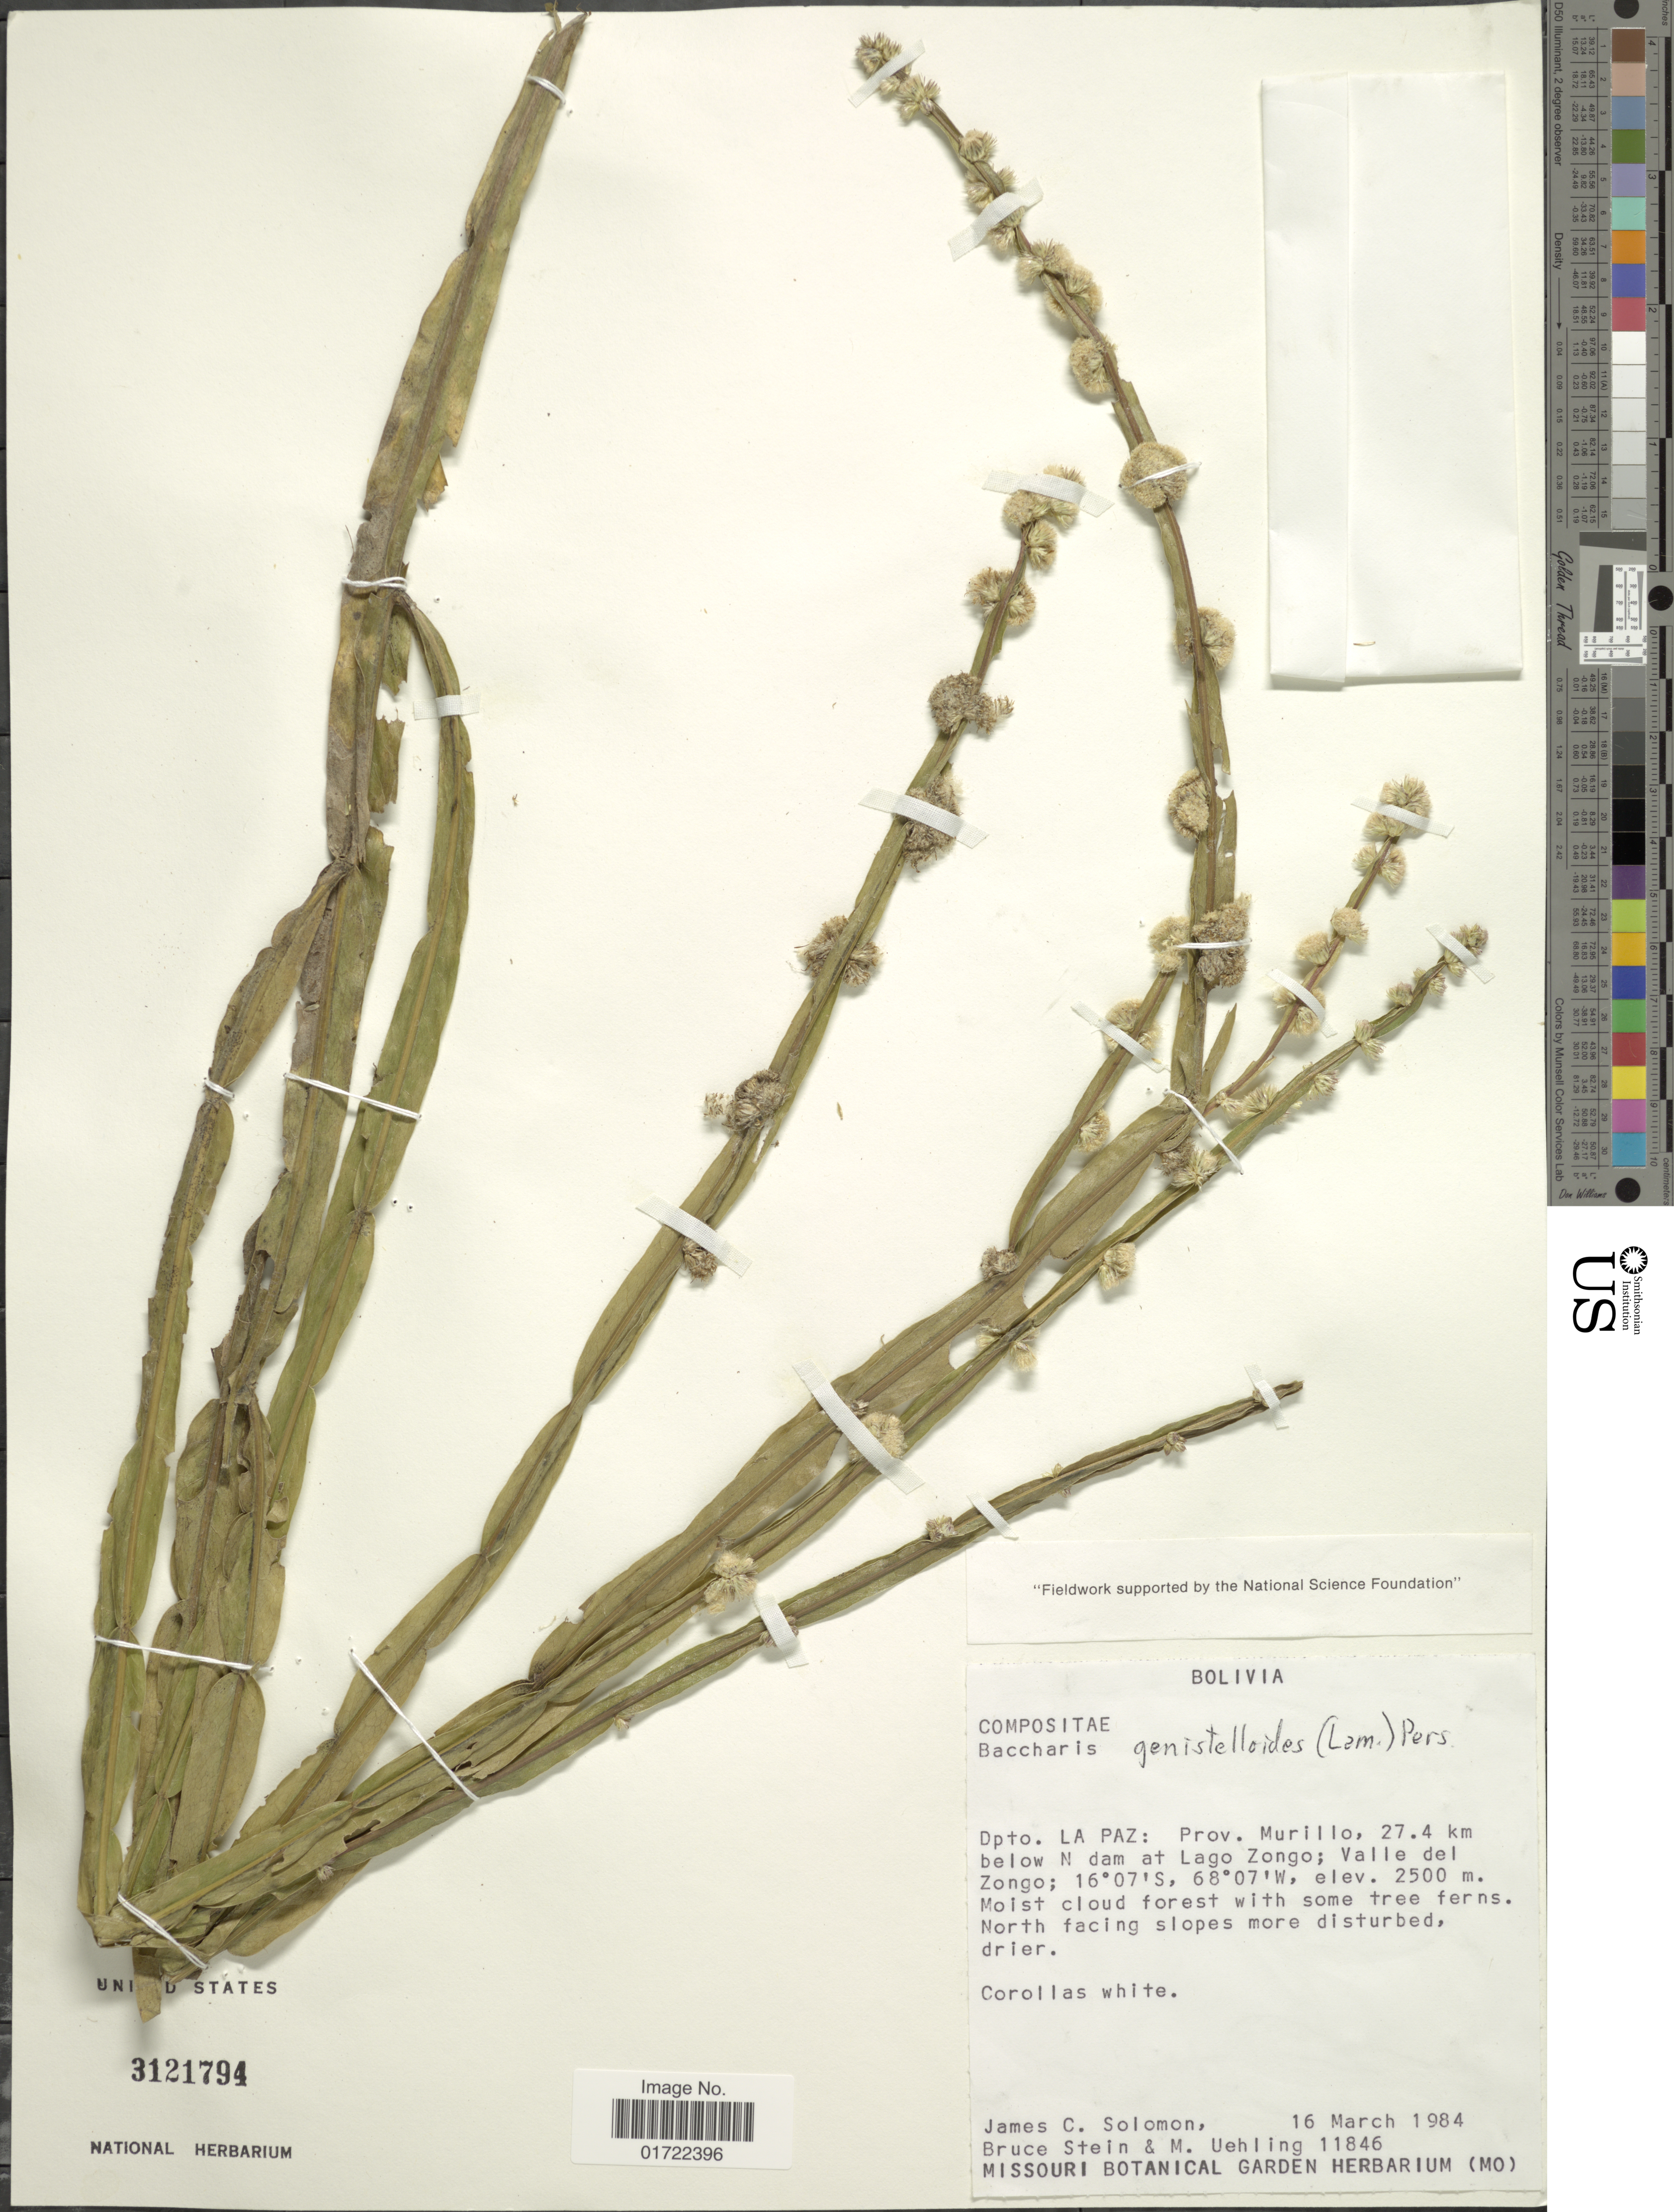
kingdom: Plantae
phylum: Tracheophyta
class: Magnoliopsida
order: Asterales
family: Asteraceae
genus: Baccharis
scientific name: Baccharis genistelloides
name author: (Lam.) Pers.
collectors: J. C. Solomon, B. A. Stein & M. Uehling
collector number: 11846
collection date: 1984-03-16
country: Bolivia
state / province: La Paz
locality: Prov. Murillo, 27.4 km below N dam at Lago Zongo, Valle del Zongo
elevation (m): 2500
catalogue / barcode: US 3121794